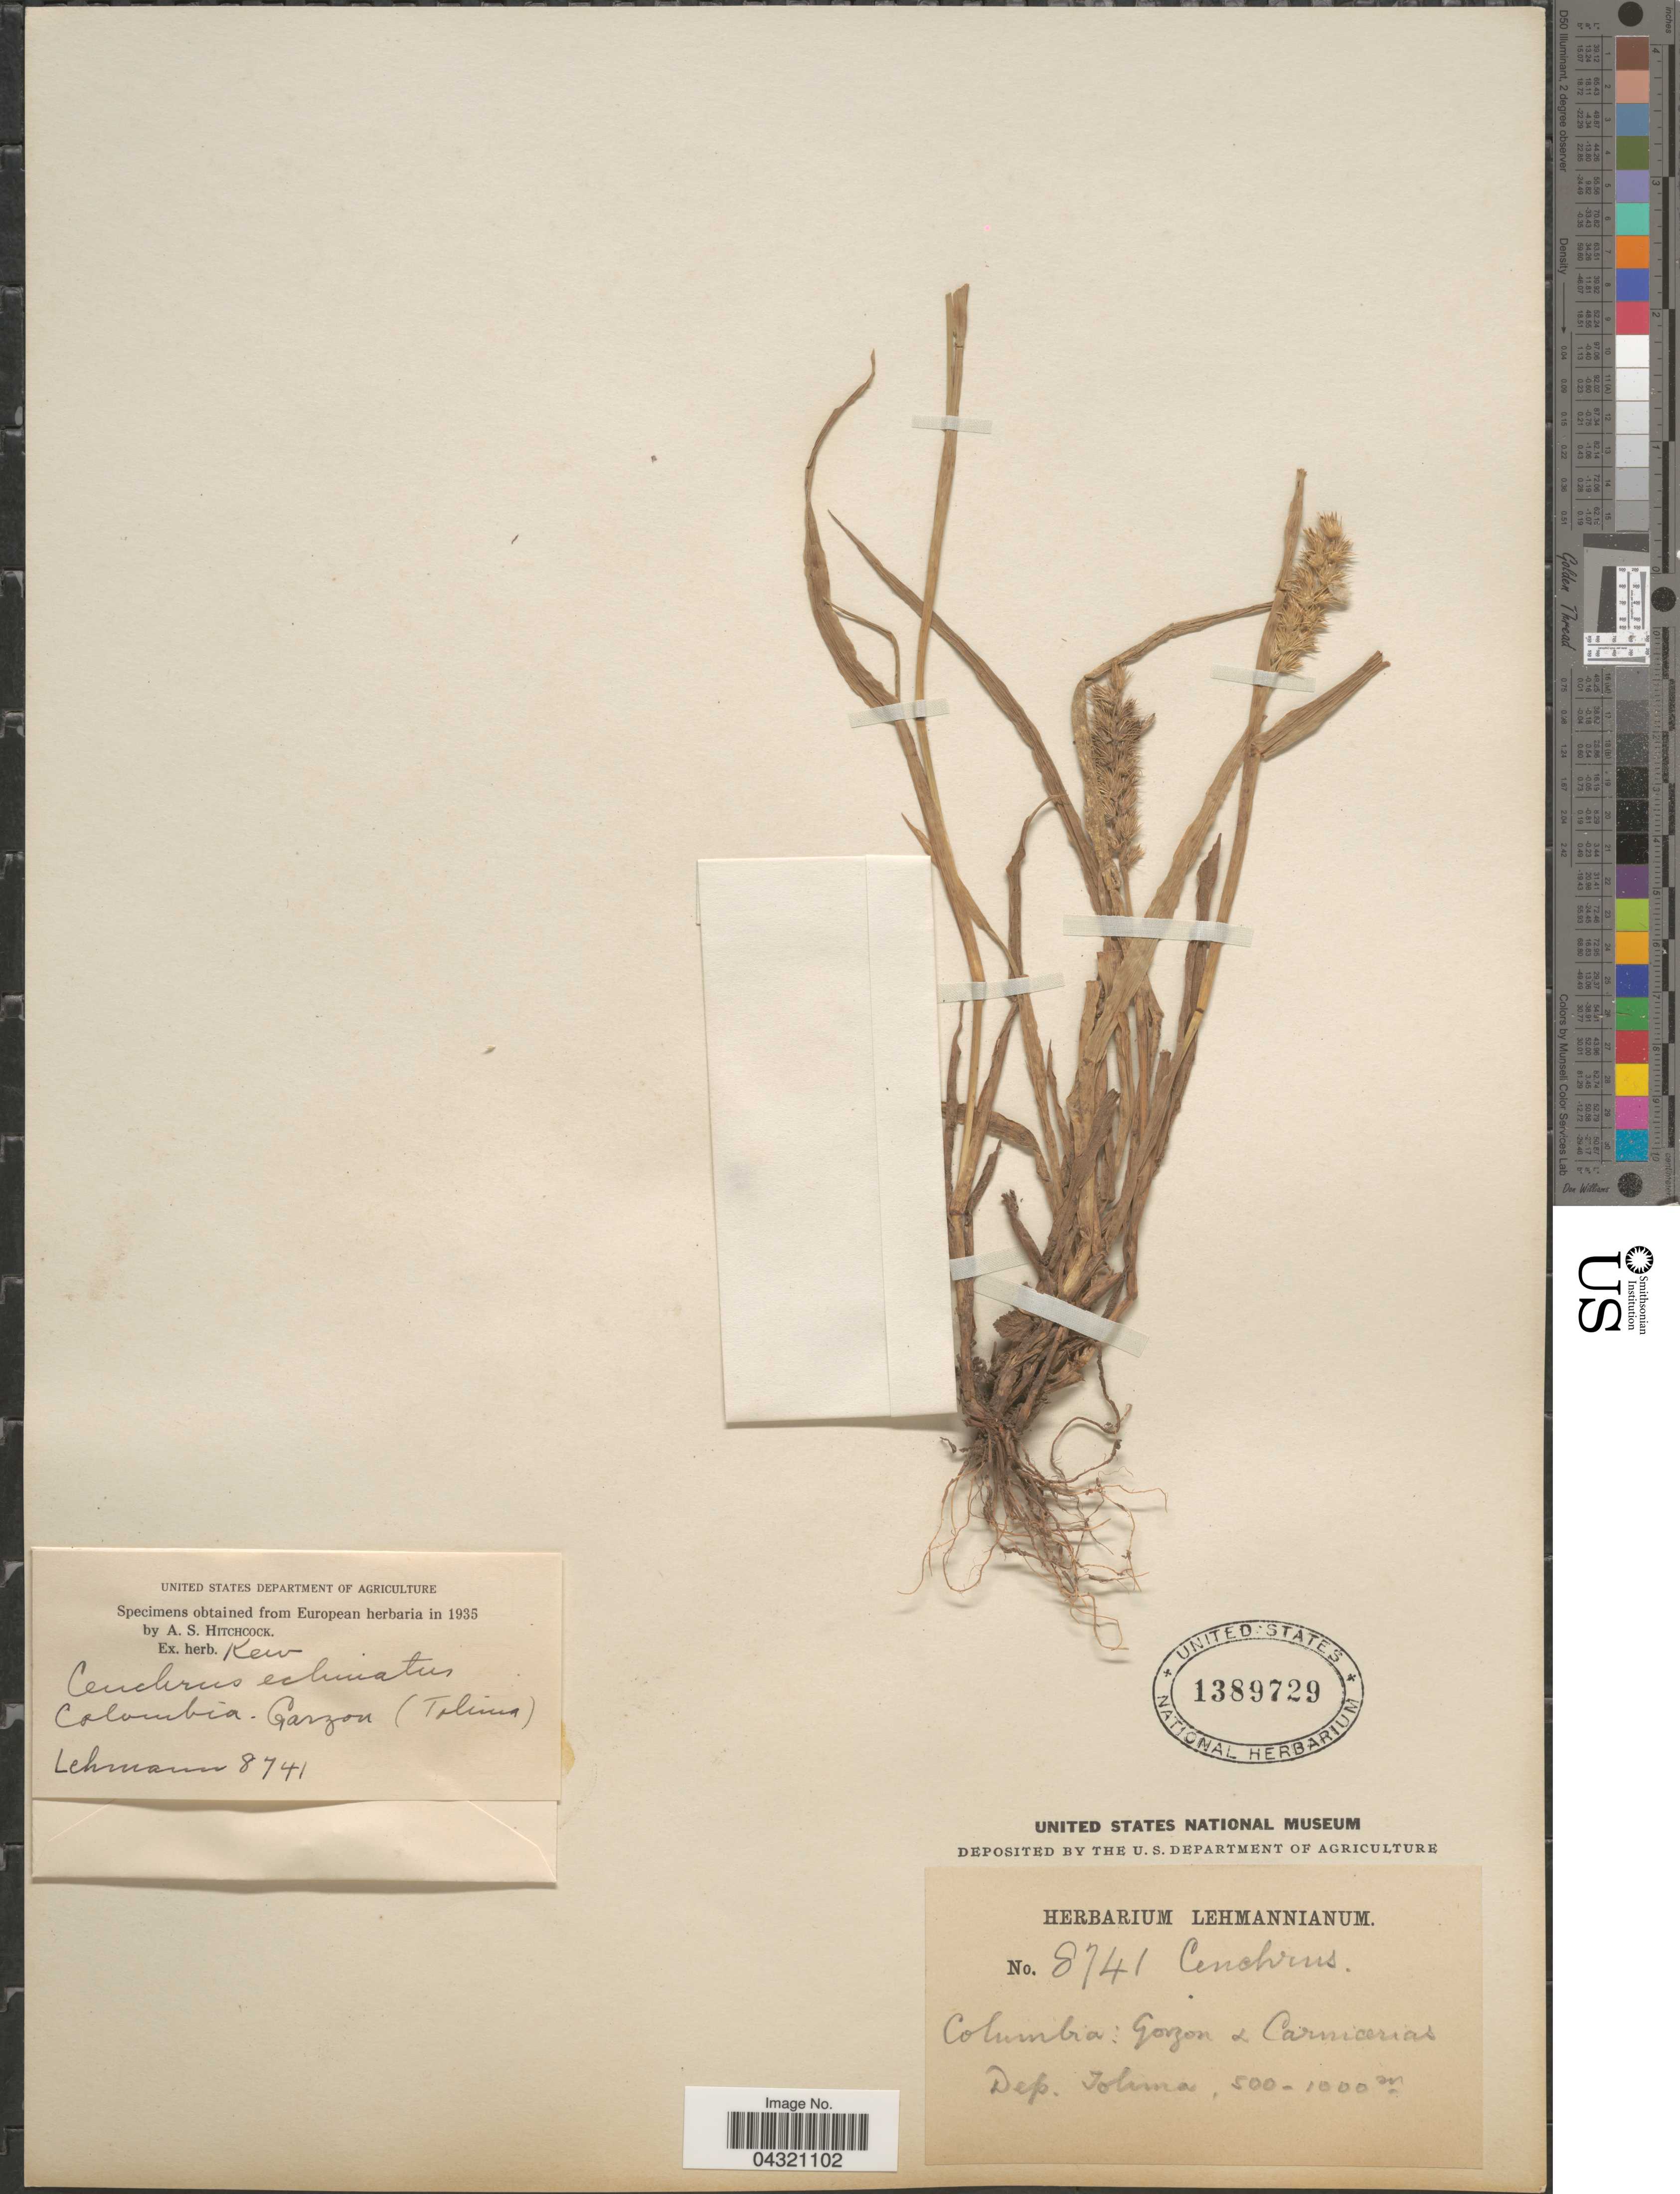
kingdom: Plantae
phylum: Tracheophyta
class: Liliopsida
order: Poales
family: Poaceae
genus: Cenchrus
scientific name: Cenchrus echinatus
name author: L.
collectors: -. Lehmann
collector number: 8741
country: Colombia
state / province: Tolima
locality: Gorzon de Carnicerias. Dep. Tolima.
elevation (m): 500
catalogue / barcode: US 1389729